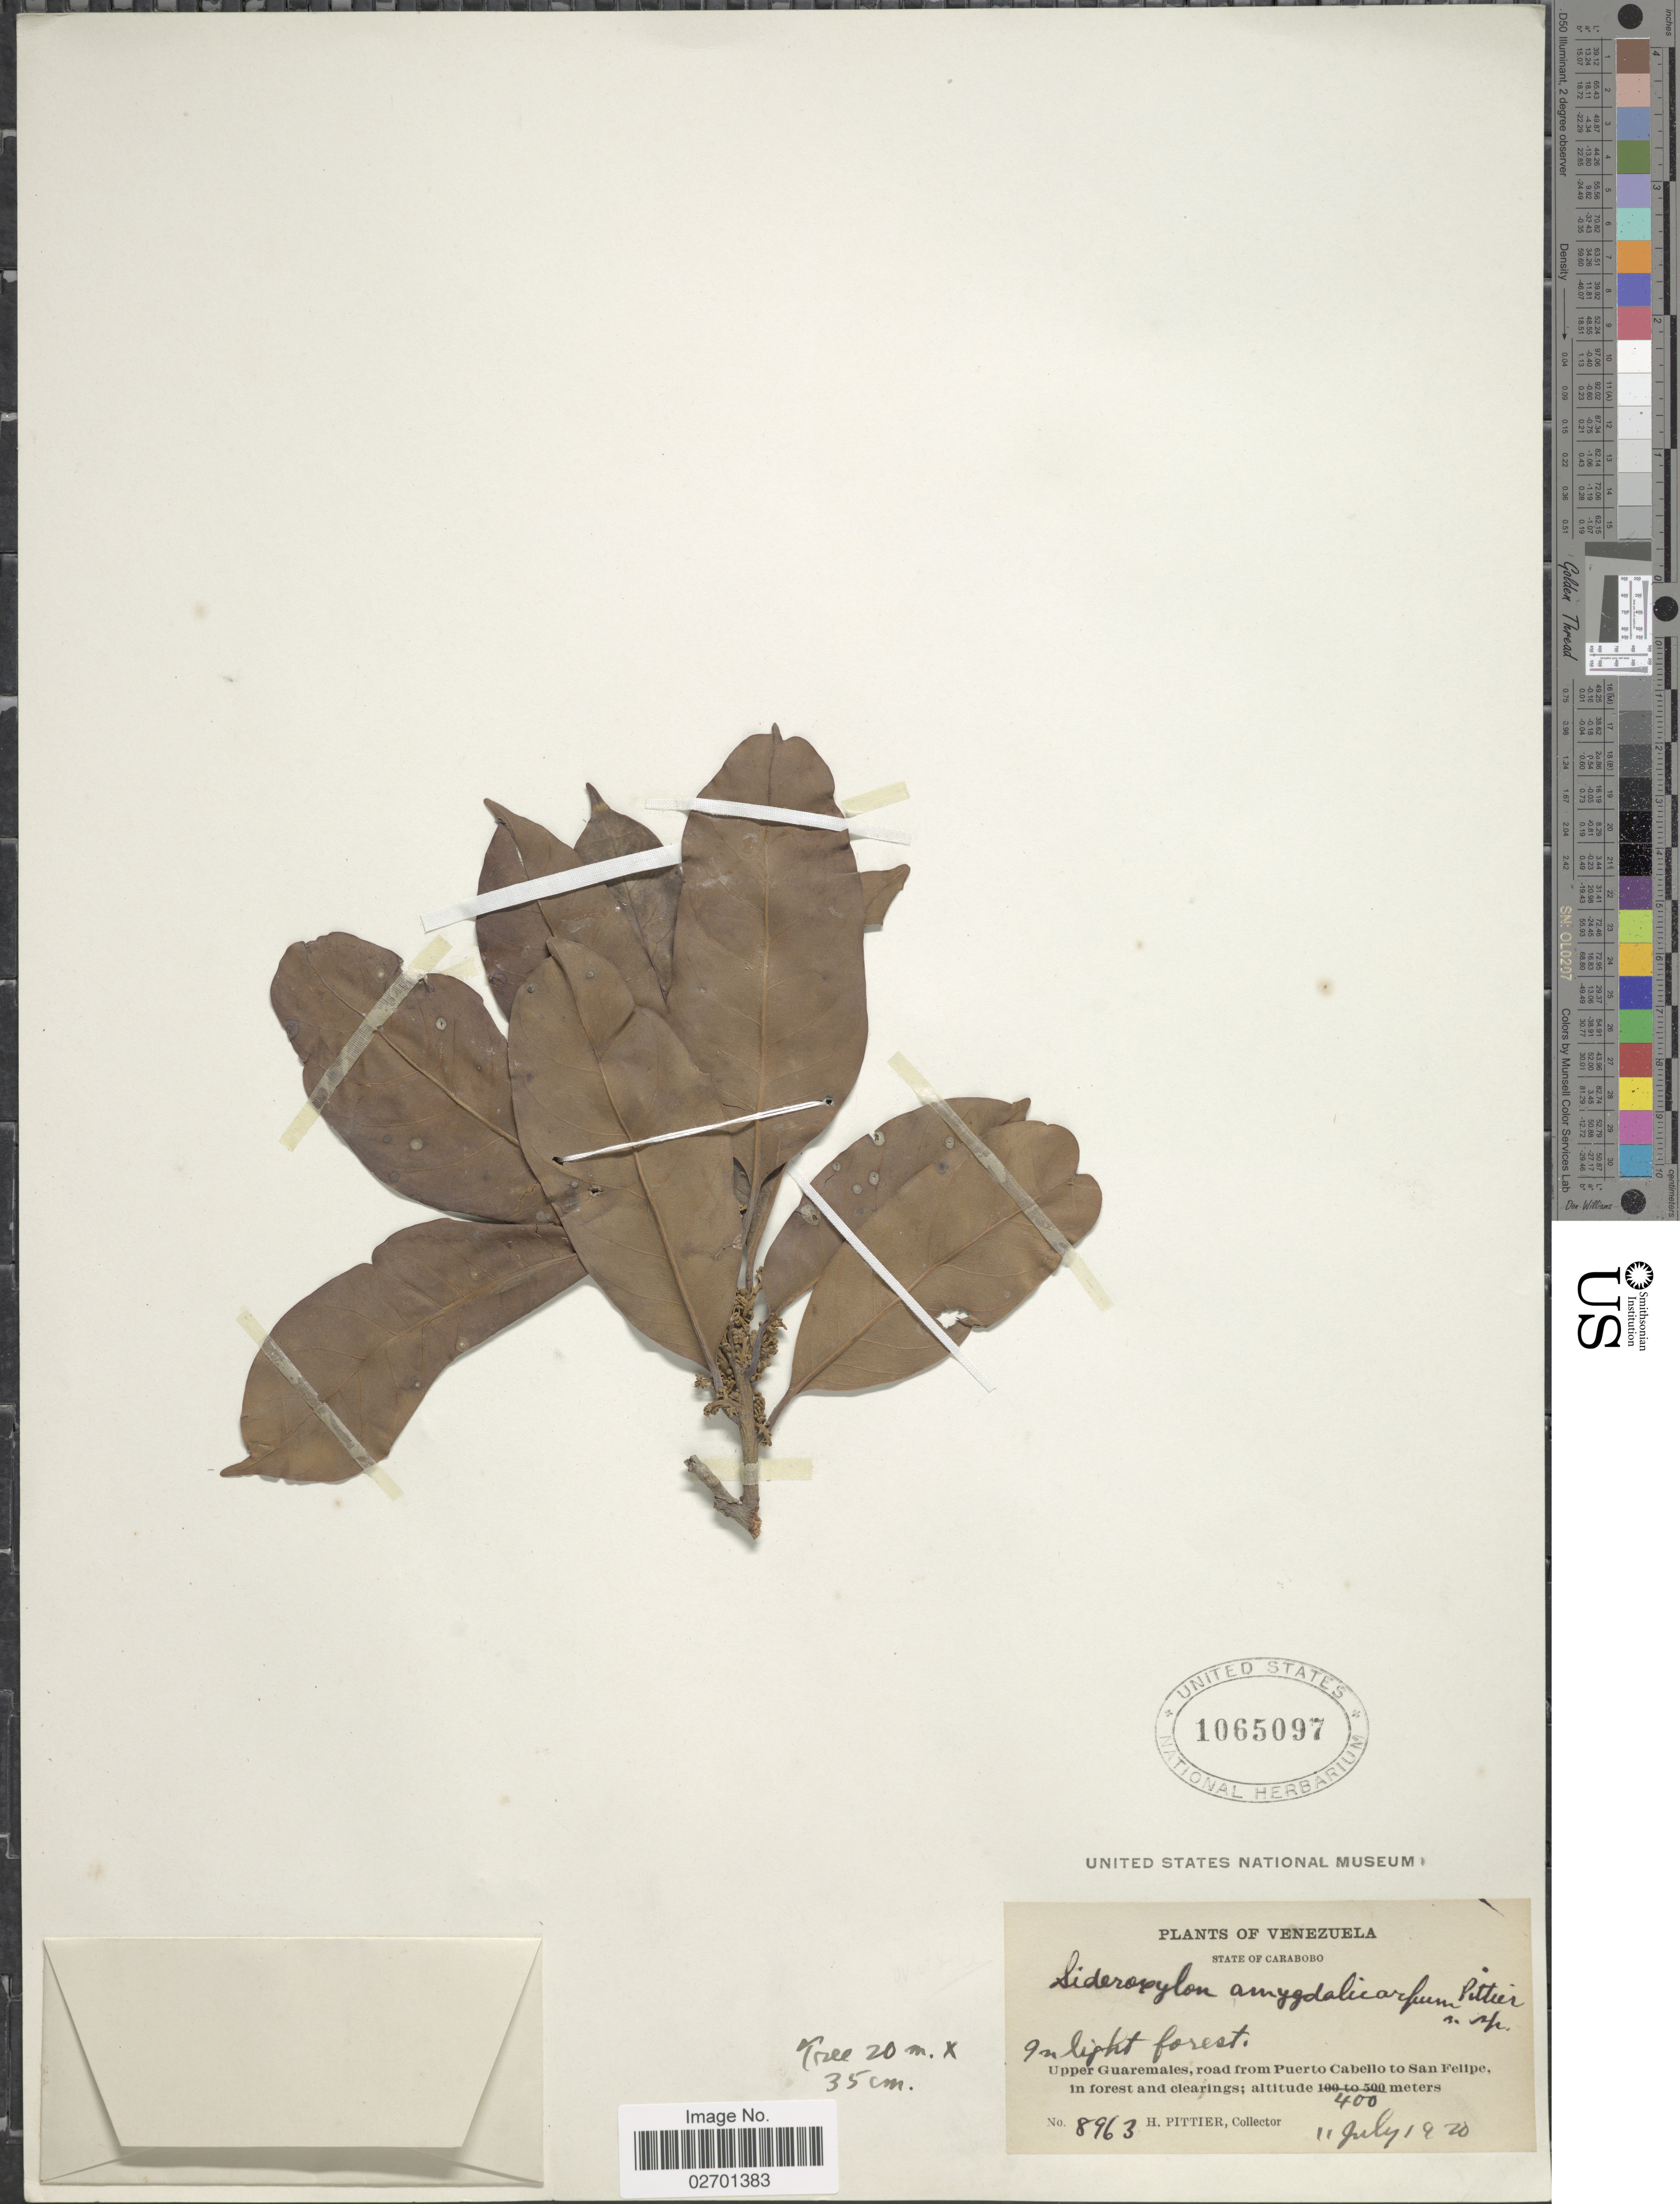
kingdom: Plantae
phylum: Tracheophyta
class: Magnoliopsida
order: Ericales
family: Sapotaceae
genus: Pouteria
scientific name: Pouteria amygdalicarpa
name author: (Pittier) T.D. Penn.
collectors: H. F. Pittier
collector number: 8963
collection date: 1920-07-11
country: Venezuela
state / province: Carabobo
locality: Upper Guaremates, road from Puerto Cabello to San Felipe, in forest and clearings.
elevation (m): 400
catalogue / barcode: US 1065097